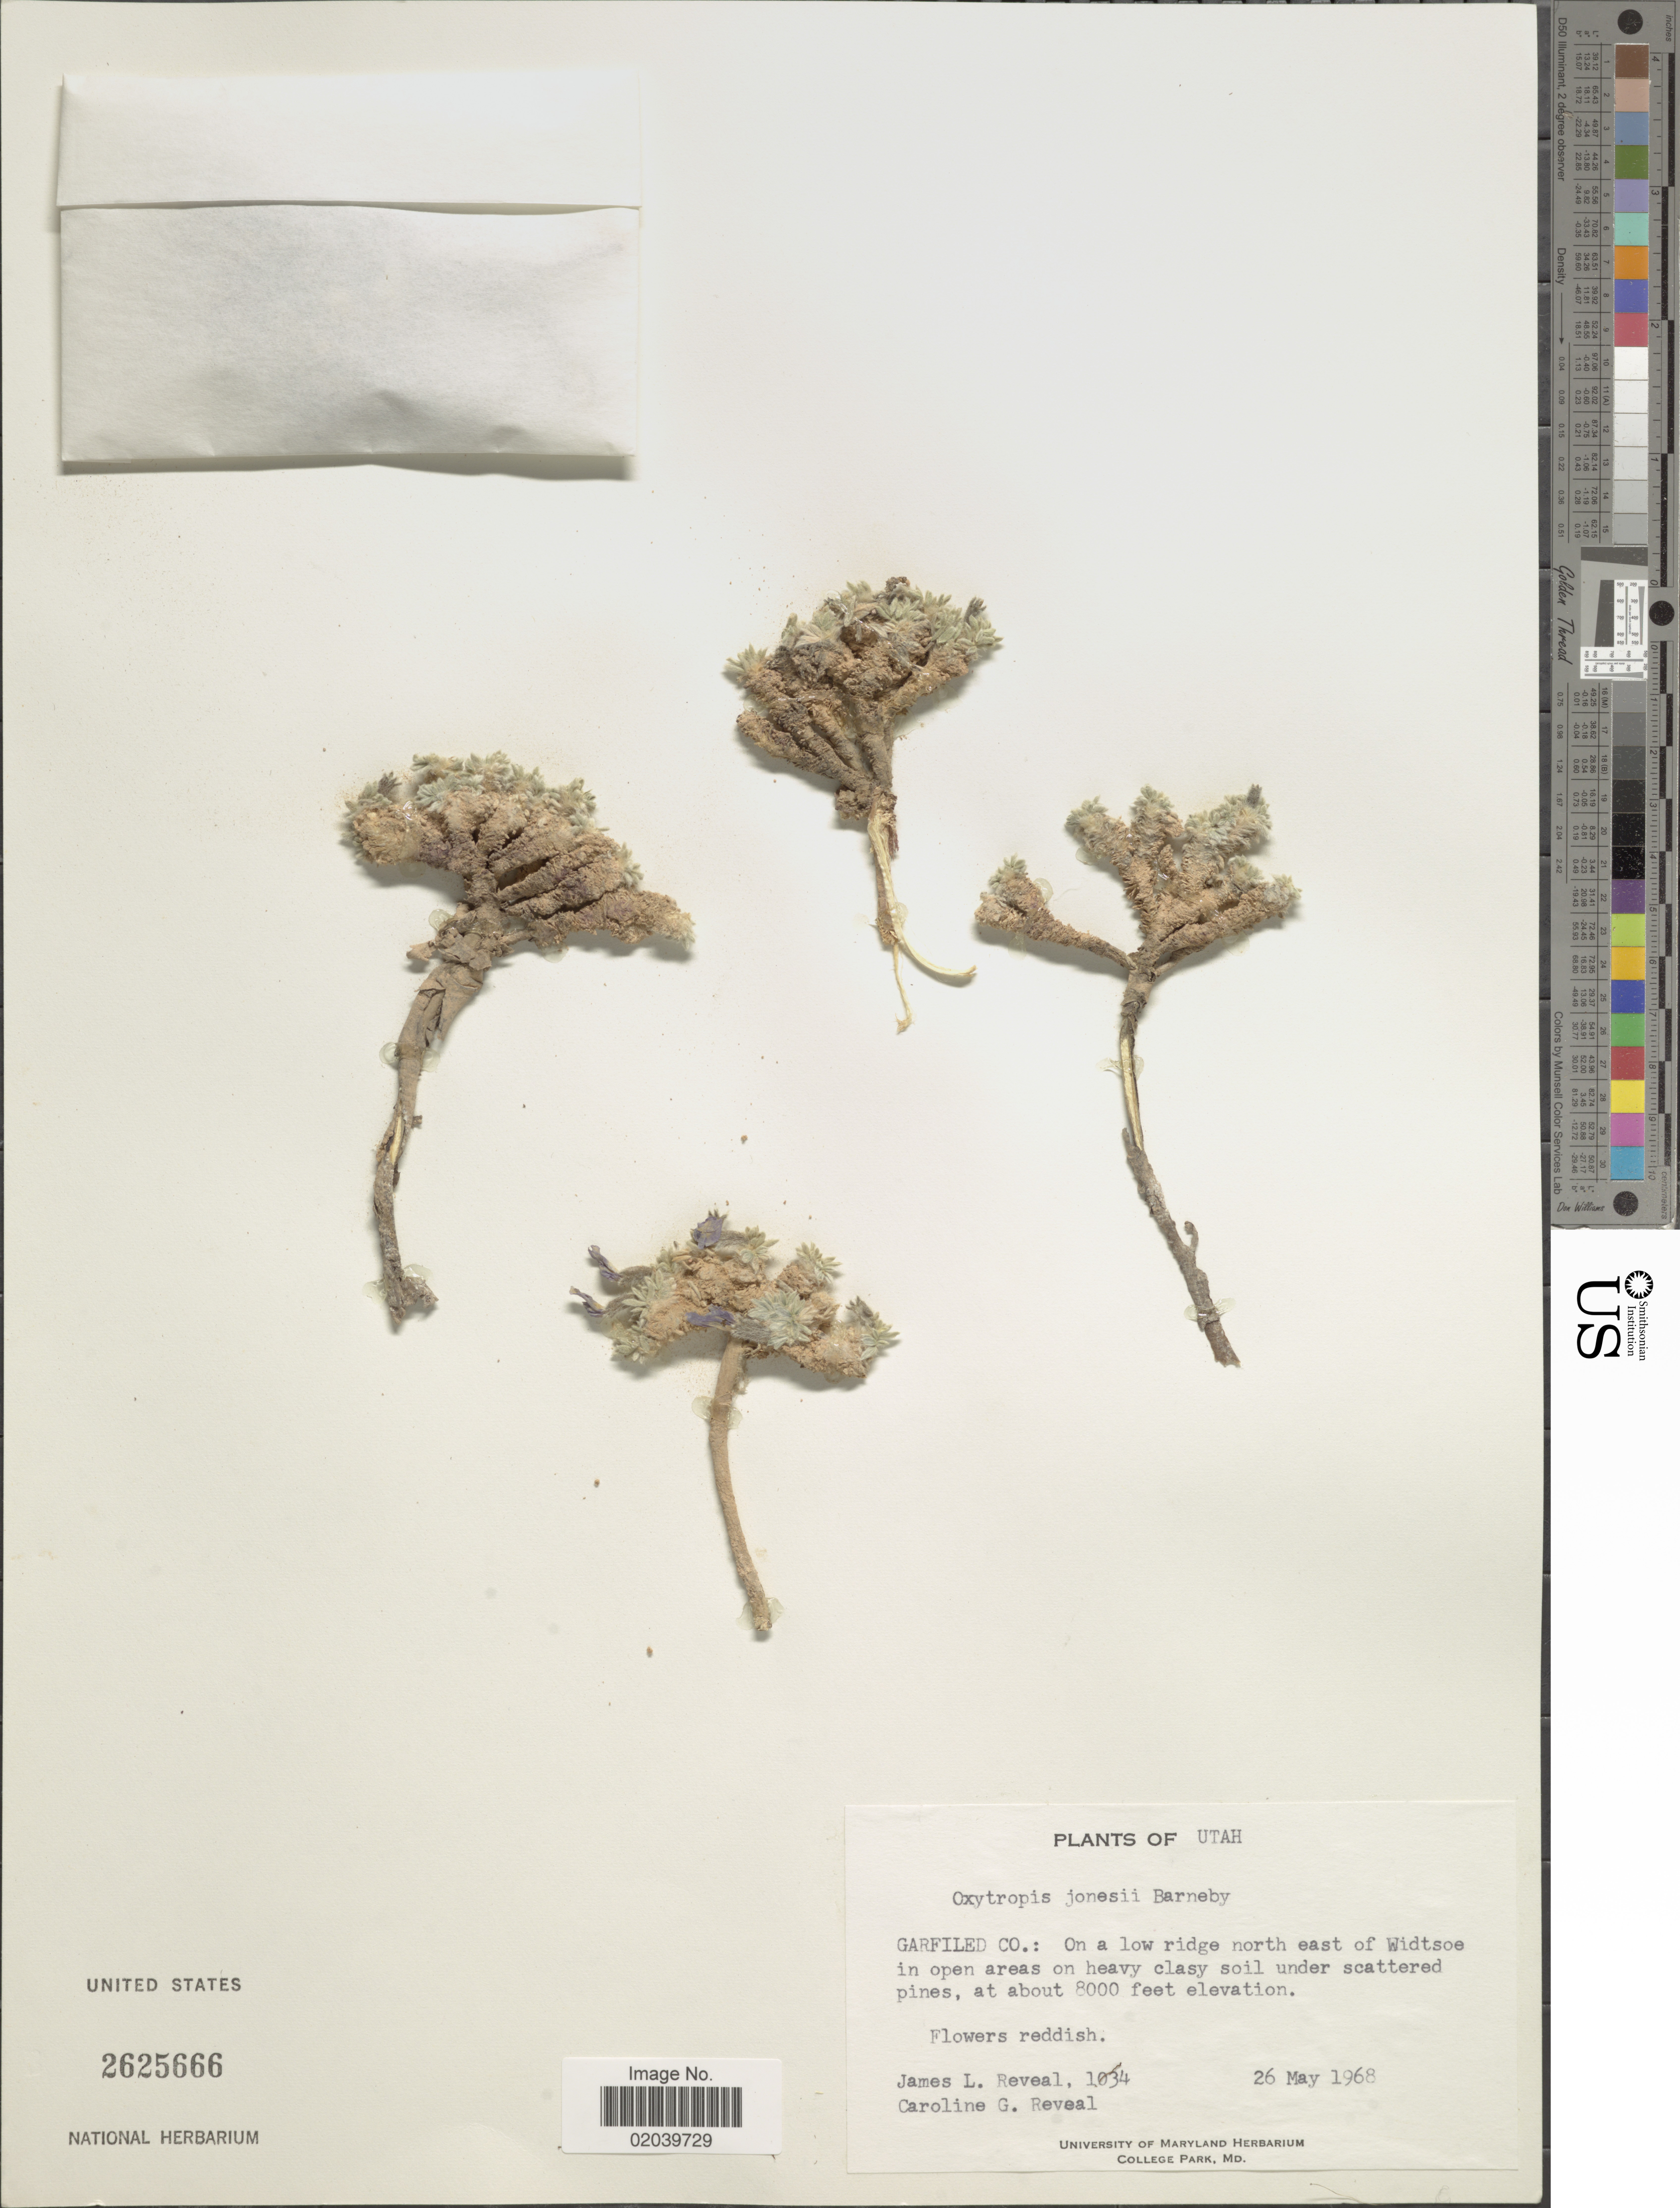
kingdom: Plantae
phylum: Tracheophyta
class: Magnoliopsida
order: Fabales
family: Fabaceae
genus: Oxytropis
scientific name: Oxytropis jonesii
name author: Barneby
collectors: J. L. Reveal & C. G. Reveal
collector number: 1034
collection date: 1968-05-26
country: United States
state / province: Utah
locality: Garfield Co.: On a low ridge north east of Widtsoe in open areas on heavy clasy soil under scattered pines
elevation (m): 2438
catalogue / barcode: US 2625666